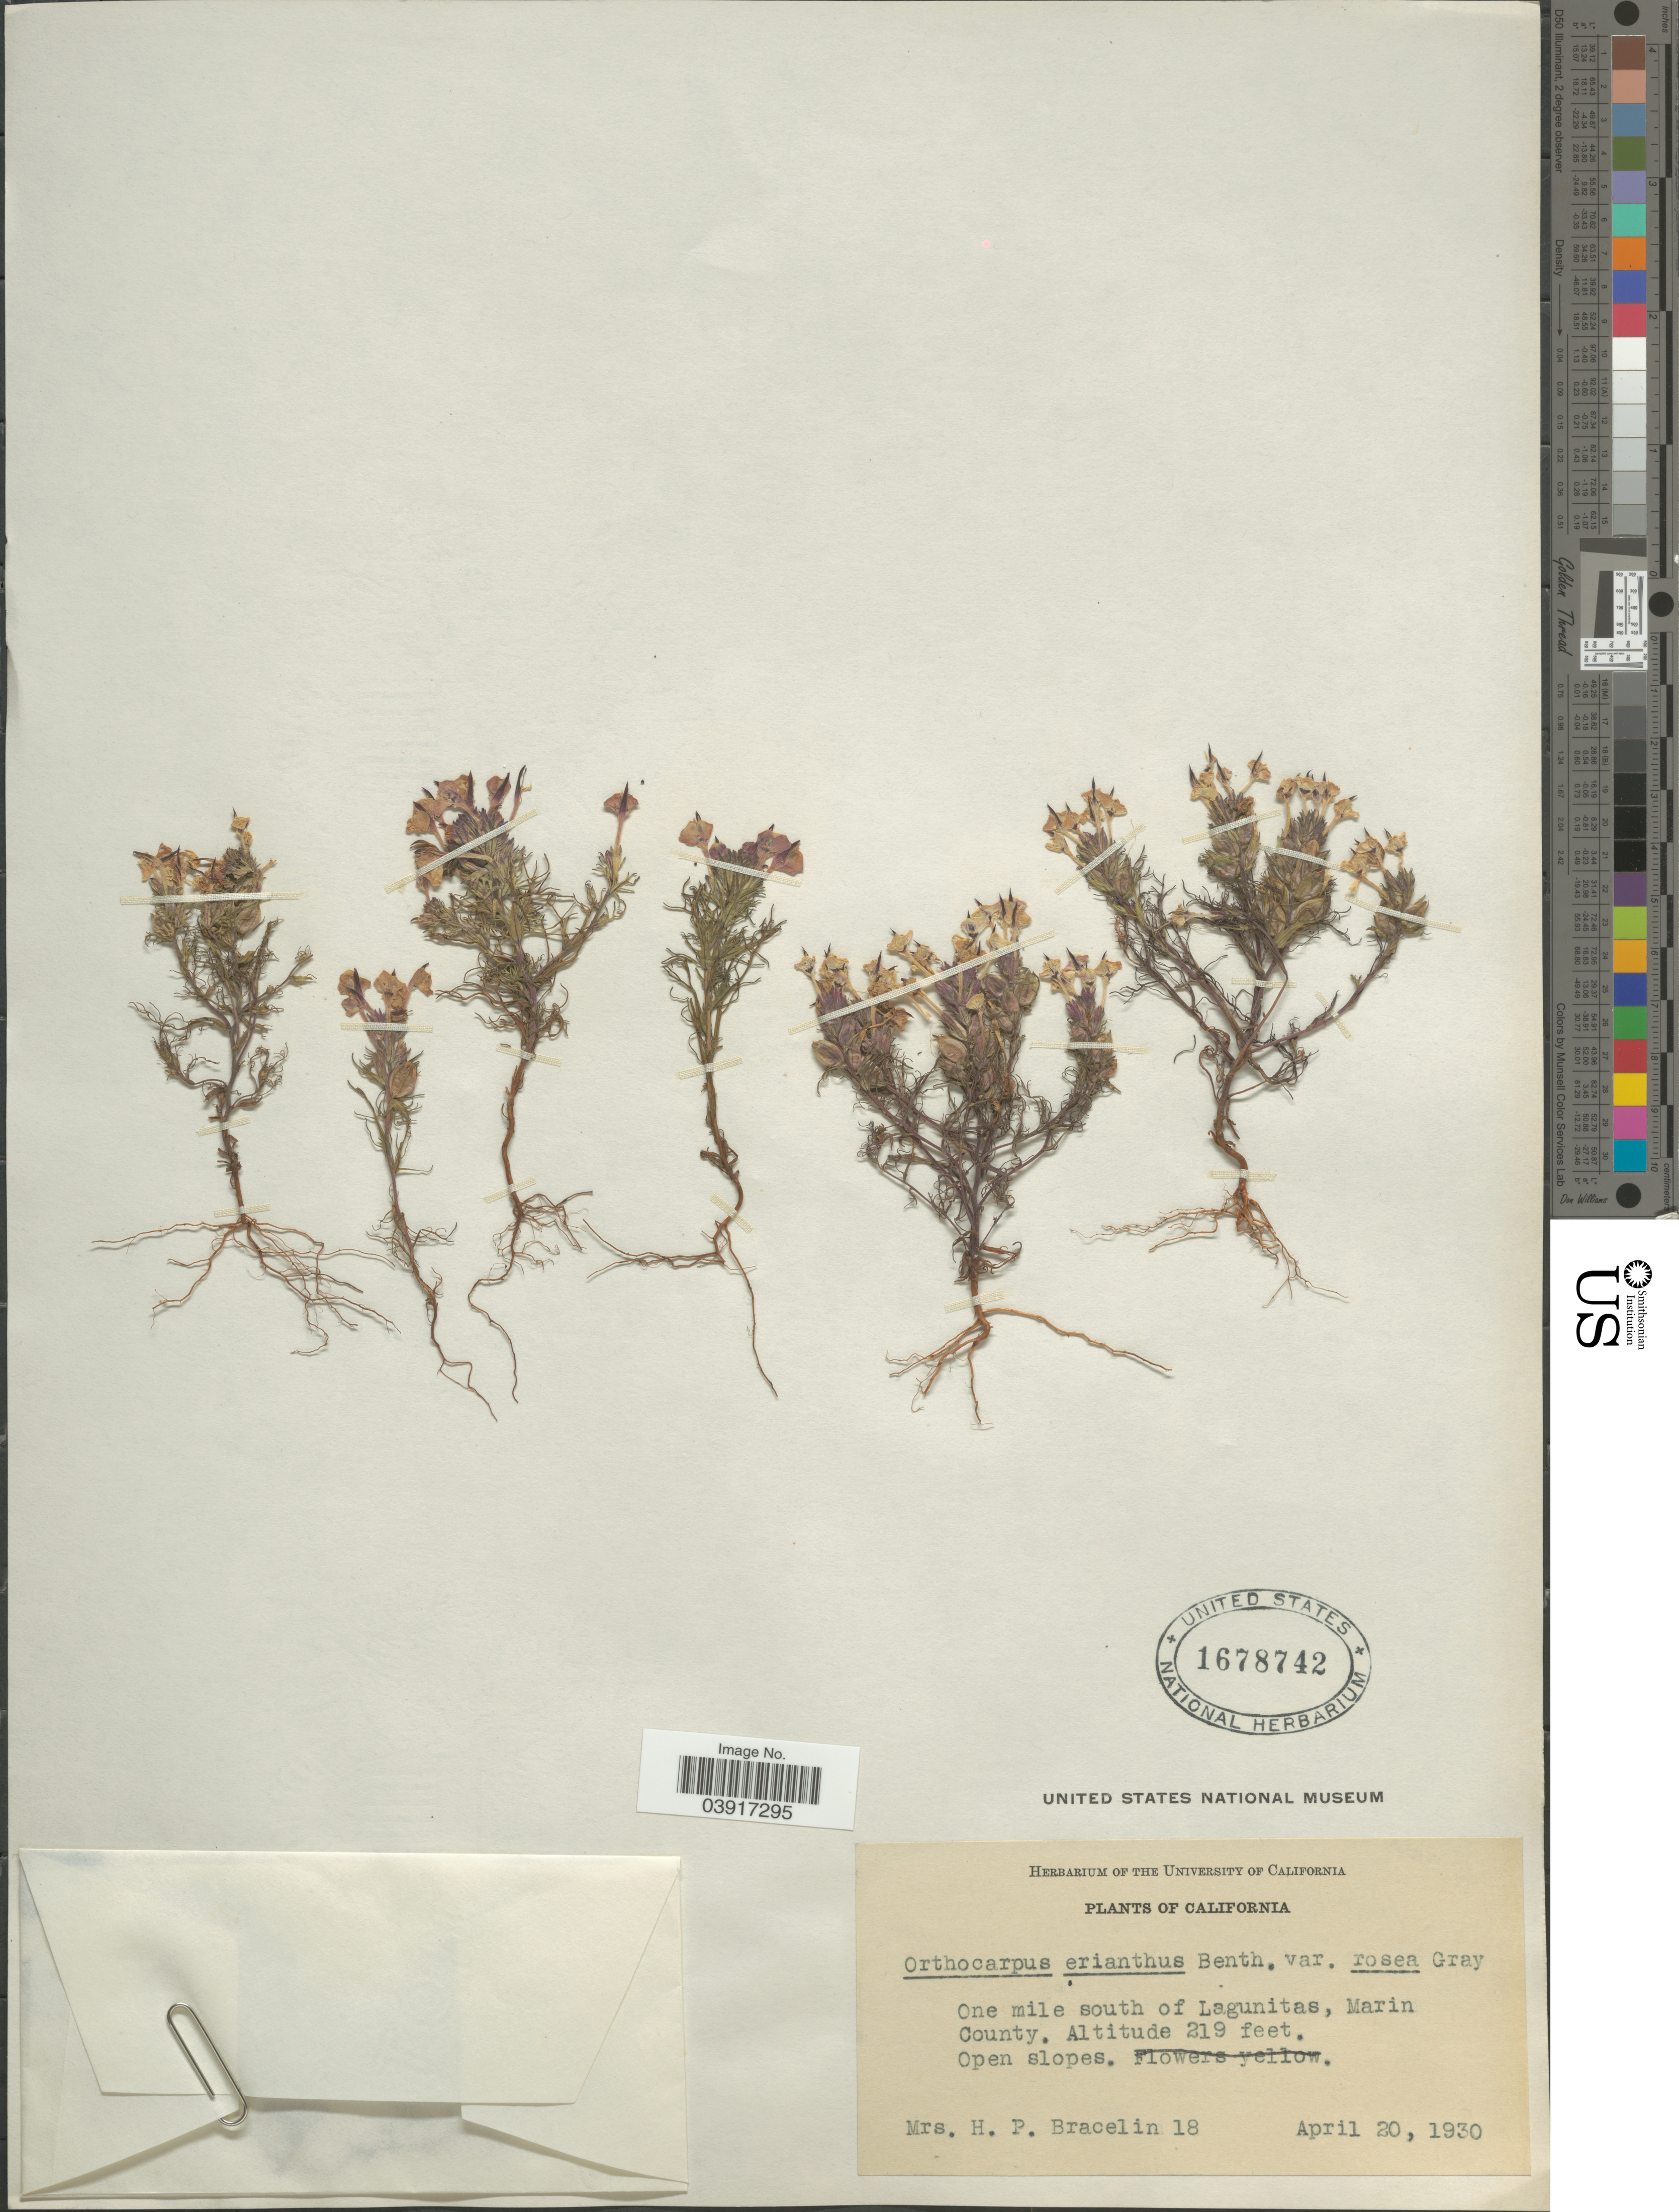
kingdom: Plantae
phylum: Tracheophyta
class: Magnoliopsida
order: Lamiales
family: Orobanchaceae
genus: Orthocarpus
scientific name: Orthocarpus erianthus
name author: Benth.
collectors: H. Bracelin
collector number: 18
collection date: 1930-04-20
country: United States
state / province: California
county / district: Marin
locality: One mile south of Lagunitas, Marin County.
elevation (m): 67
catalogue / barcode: US 1678742